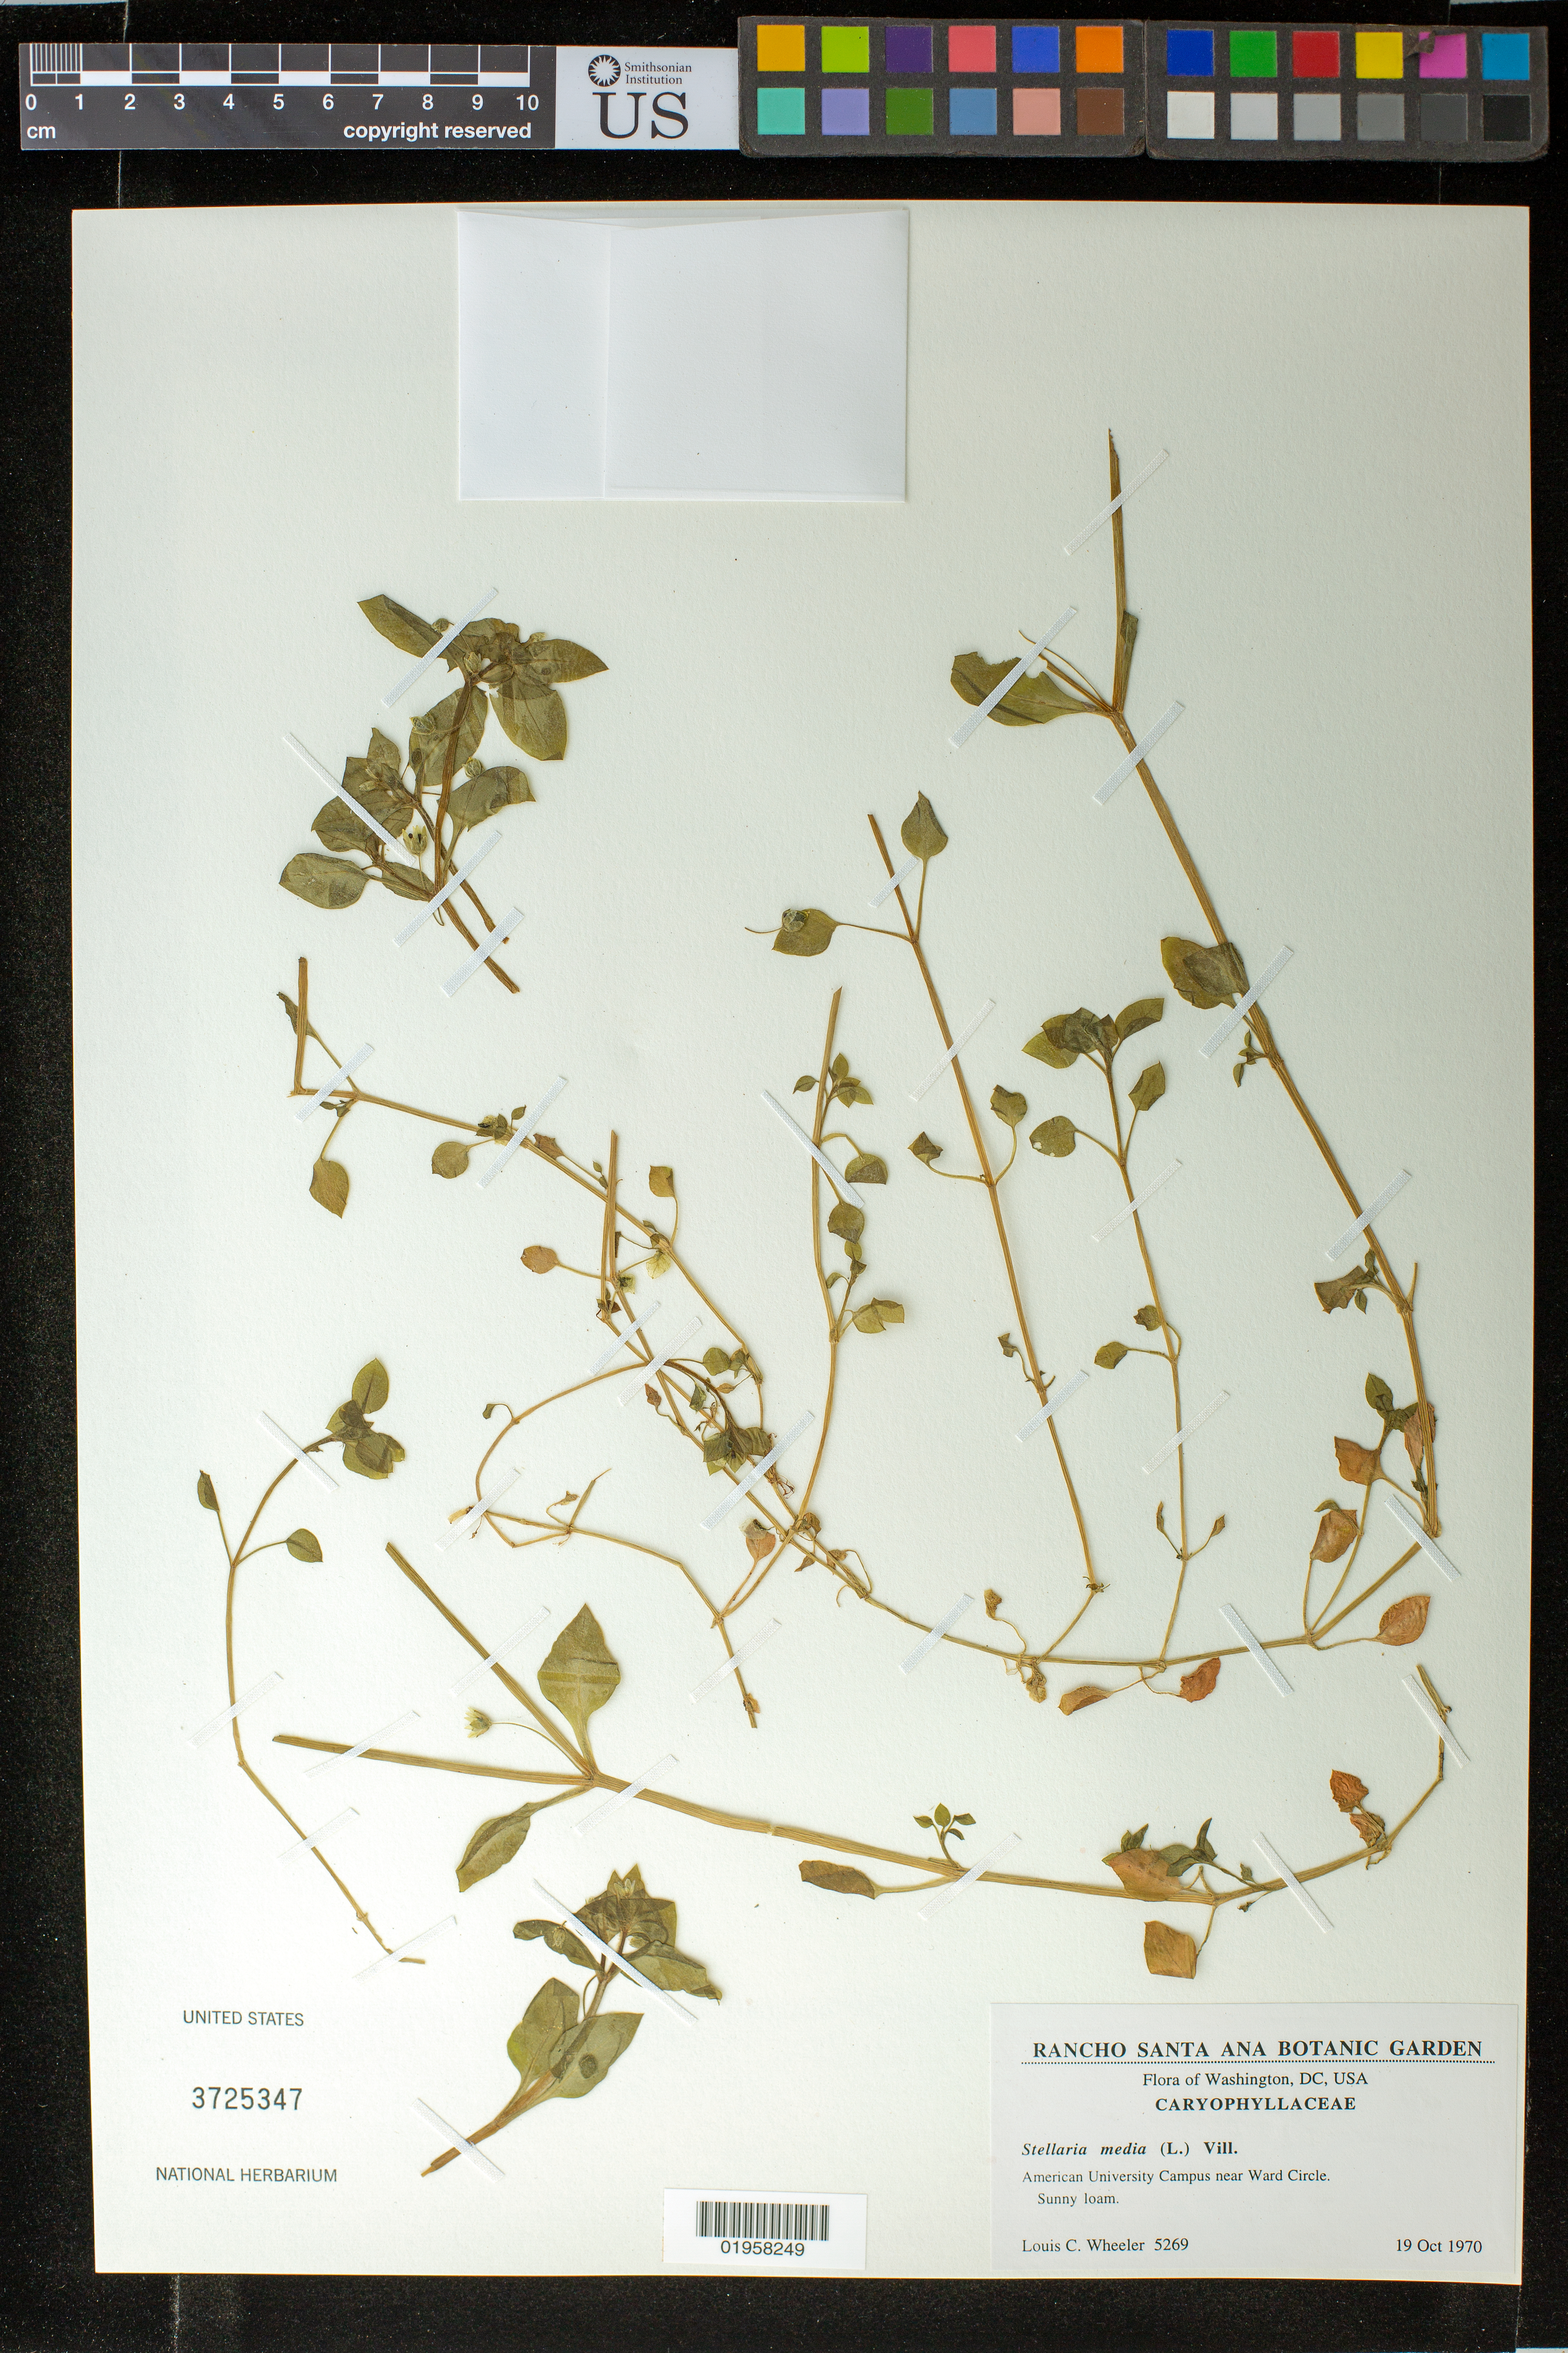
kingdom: Plantae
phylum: Tracheophyta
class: Magnoliopsida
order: Caryophyllales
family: Caryophyllaceae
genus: Stellaria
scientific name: Stellaria media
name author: (L.) Vill.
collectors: L. C. Wheeler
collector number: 5269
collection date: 1970-10-19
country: United States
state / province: District of Columbia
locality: American University Campus near Ward Circle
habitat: Sunny loam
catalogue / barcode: US 3725347